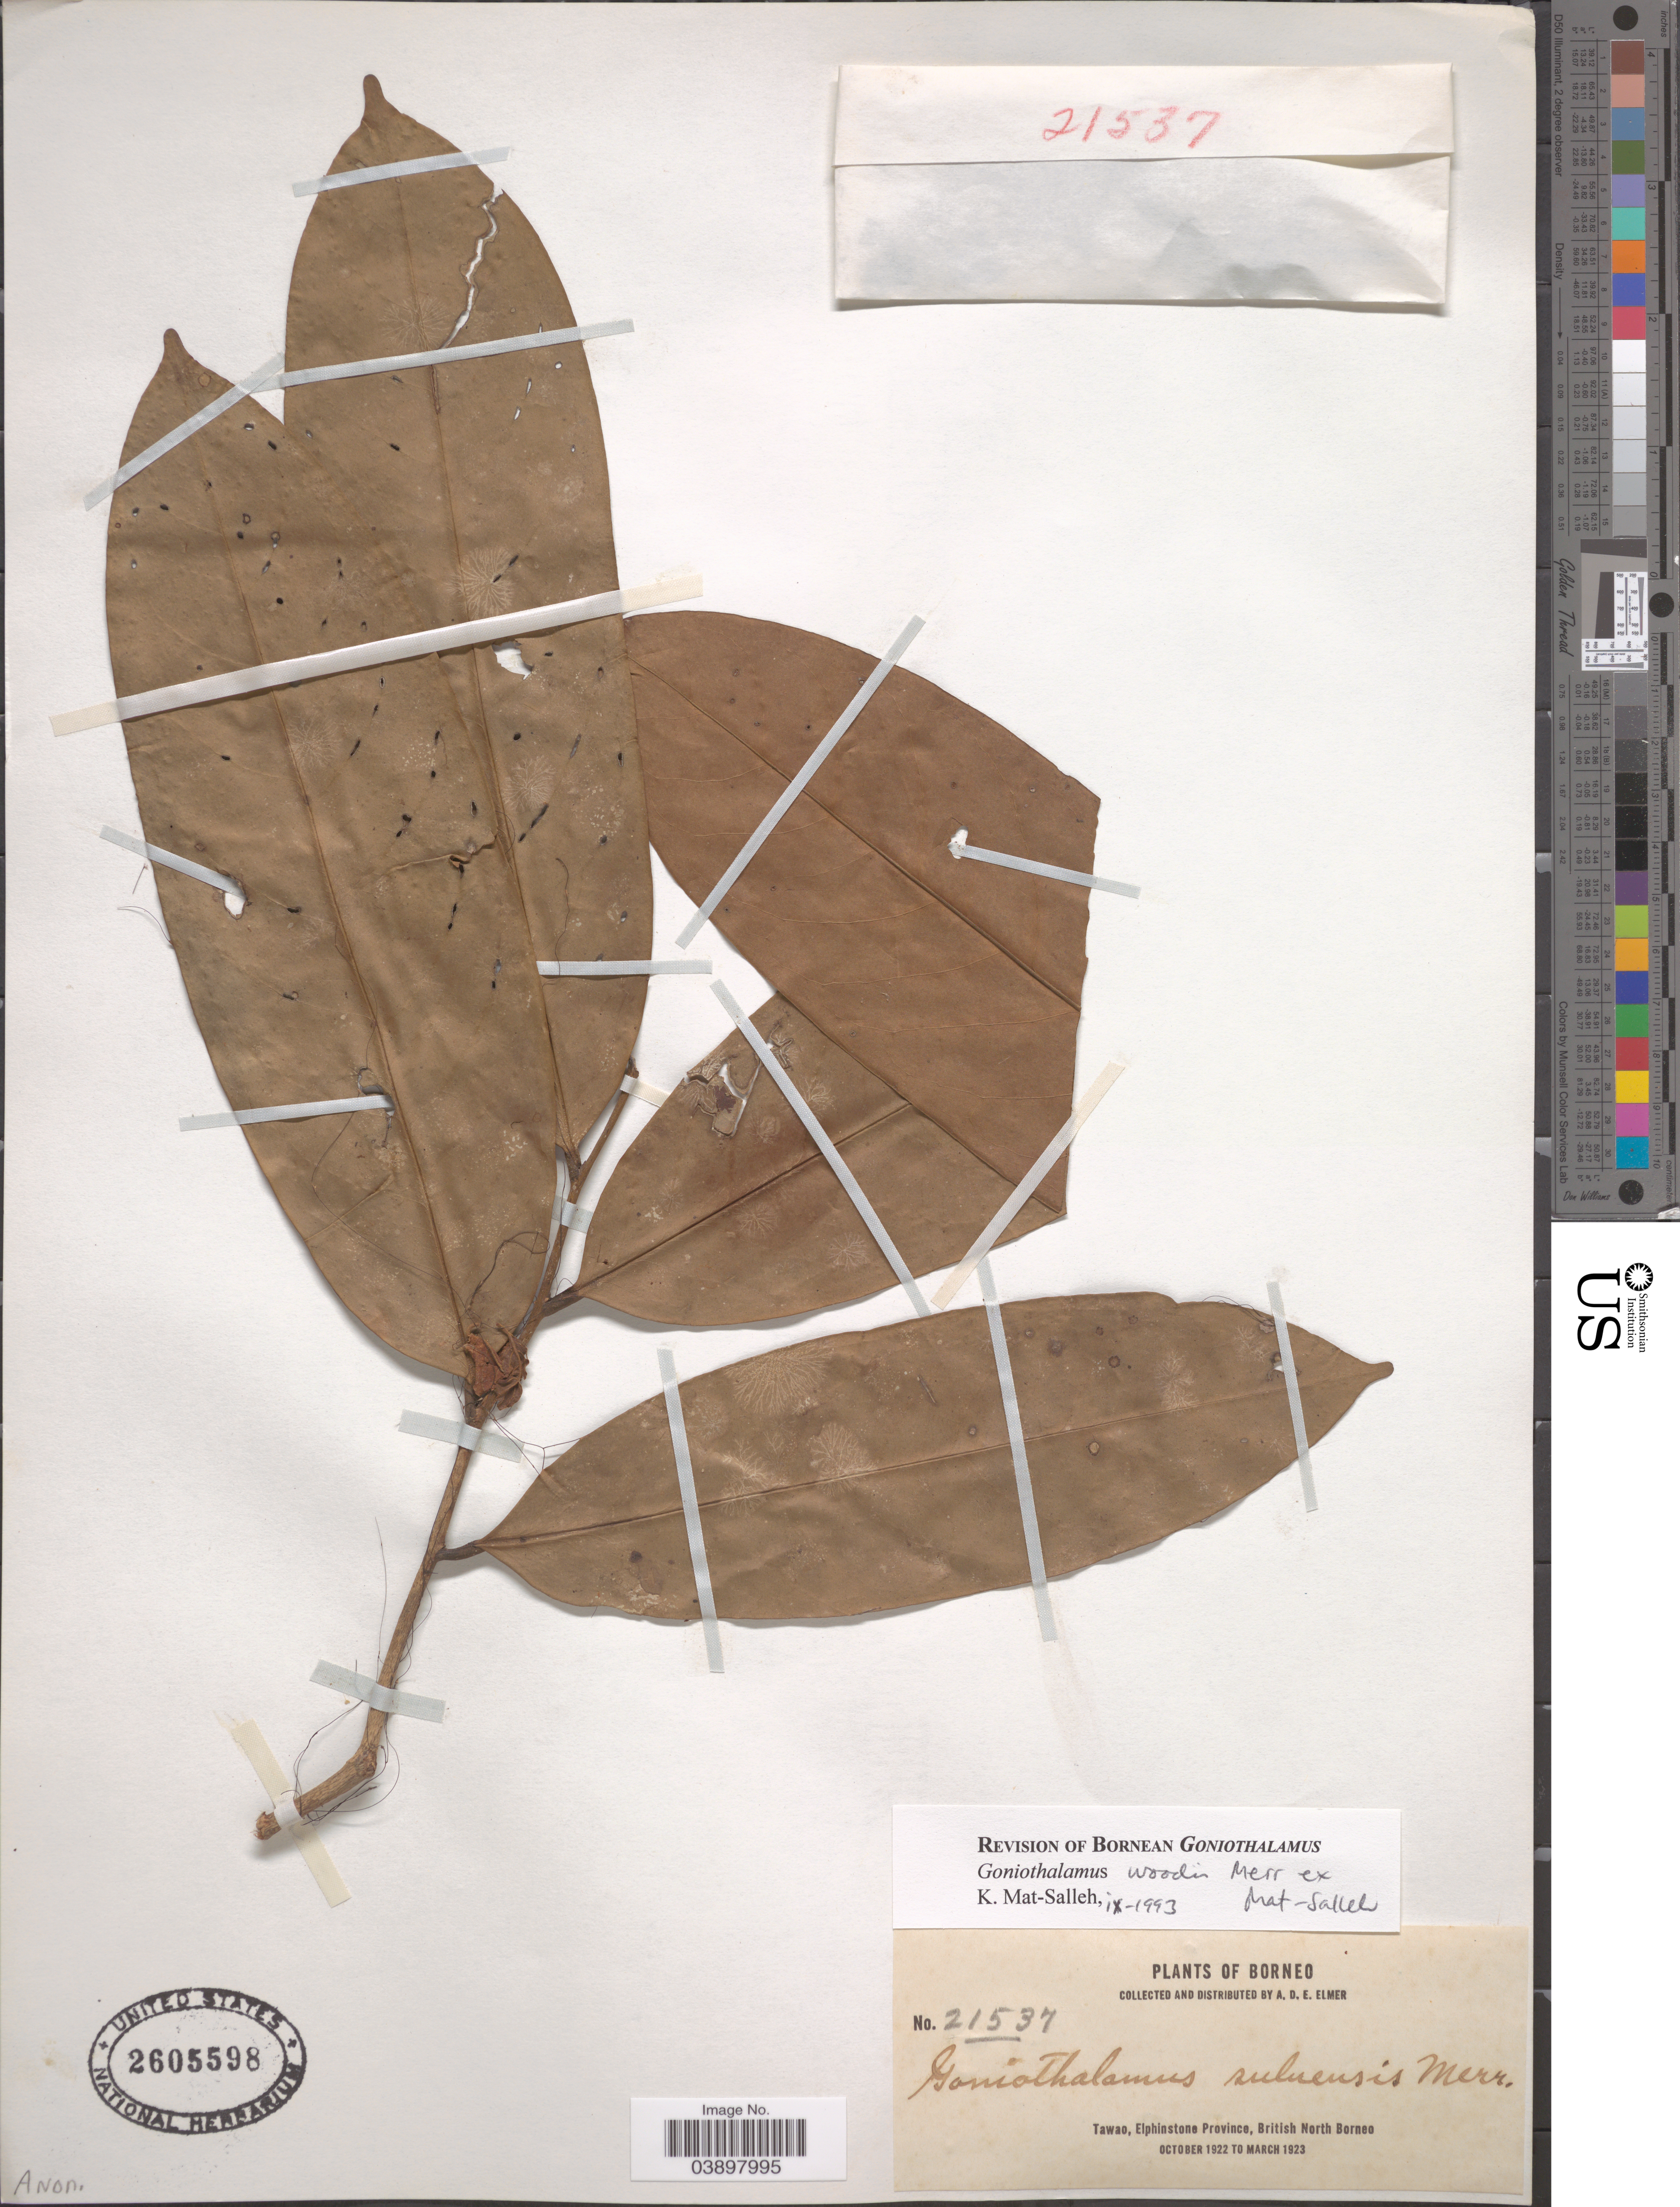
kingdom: Plantae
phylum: Tracheophyta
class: Magnoliopsida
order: Magnoliales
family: Annonaceae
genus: Goniothalamus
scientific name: Goniothalamus woodii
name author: Merr. ex Mat-Salleh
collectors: A. D. E. Elmer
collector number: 21537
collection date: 1922-10/1923-03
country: Malaysia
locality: Borneo. Tawao, Elphinstone Province, British North Borneo.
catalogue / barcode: US 2605598